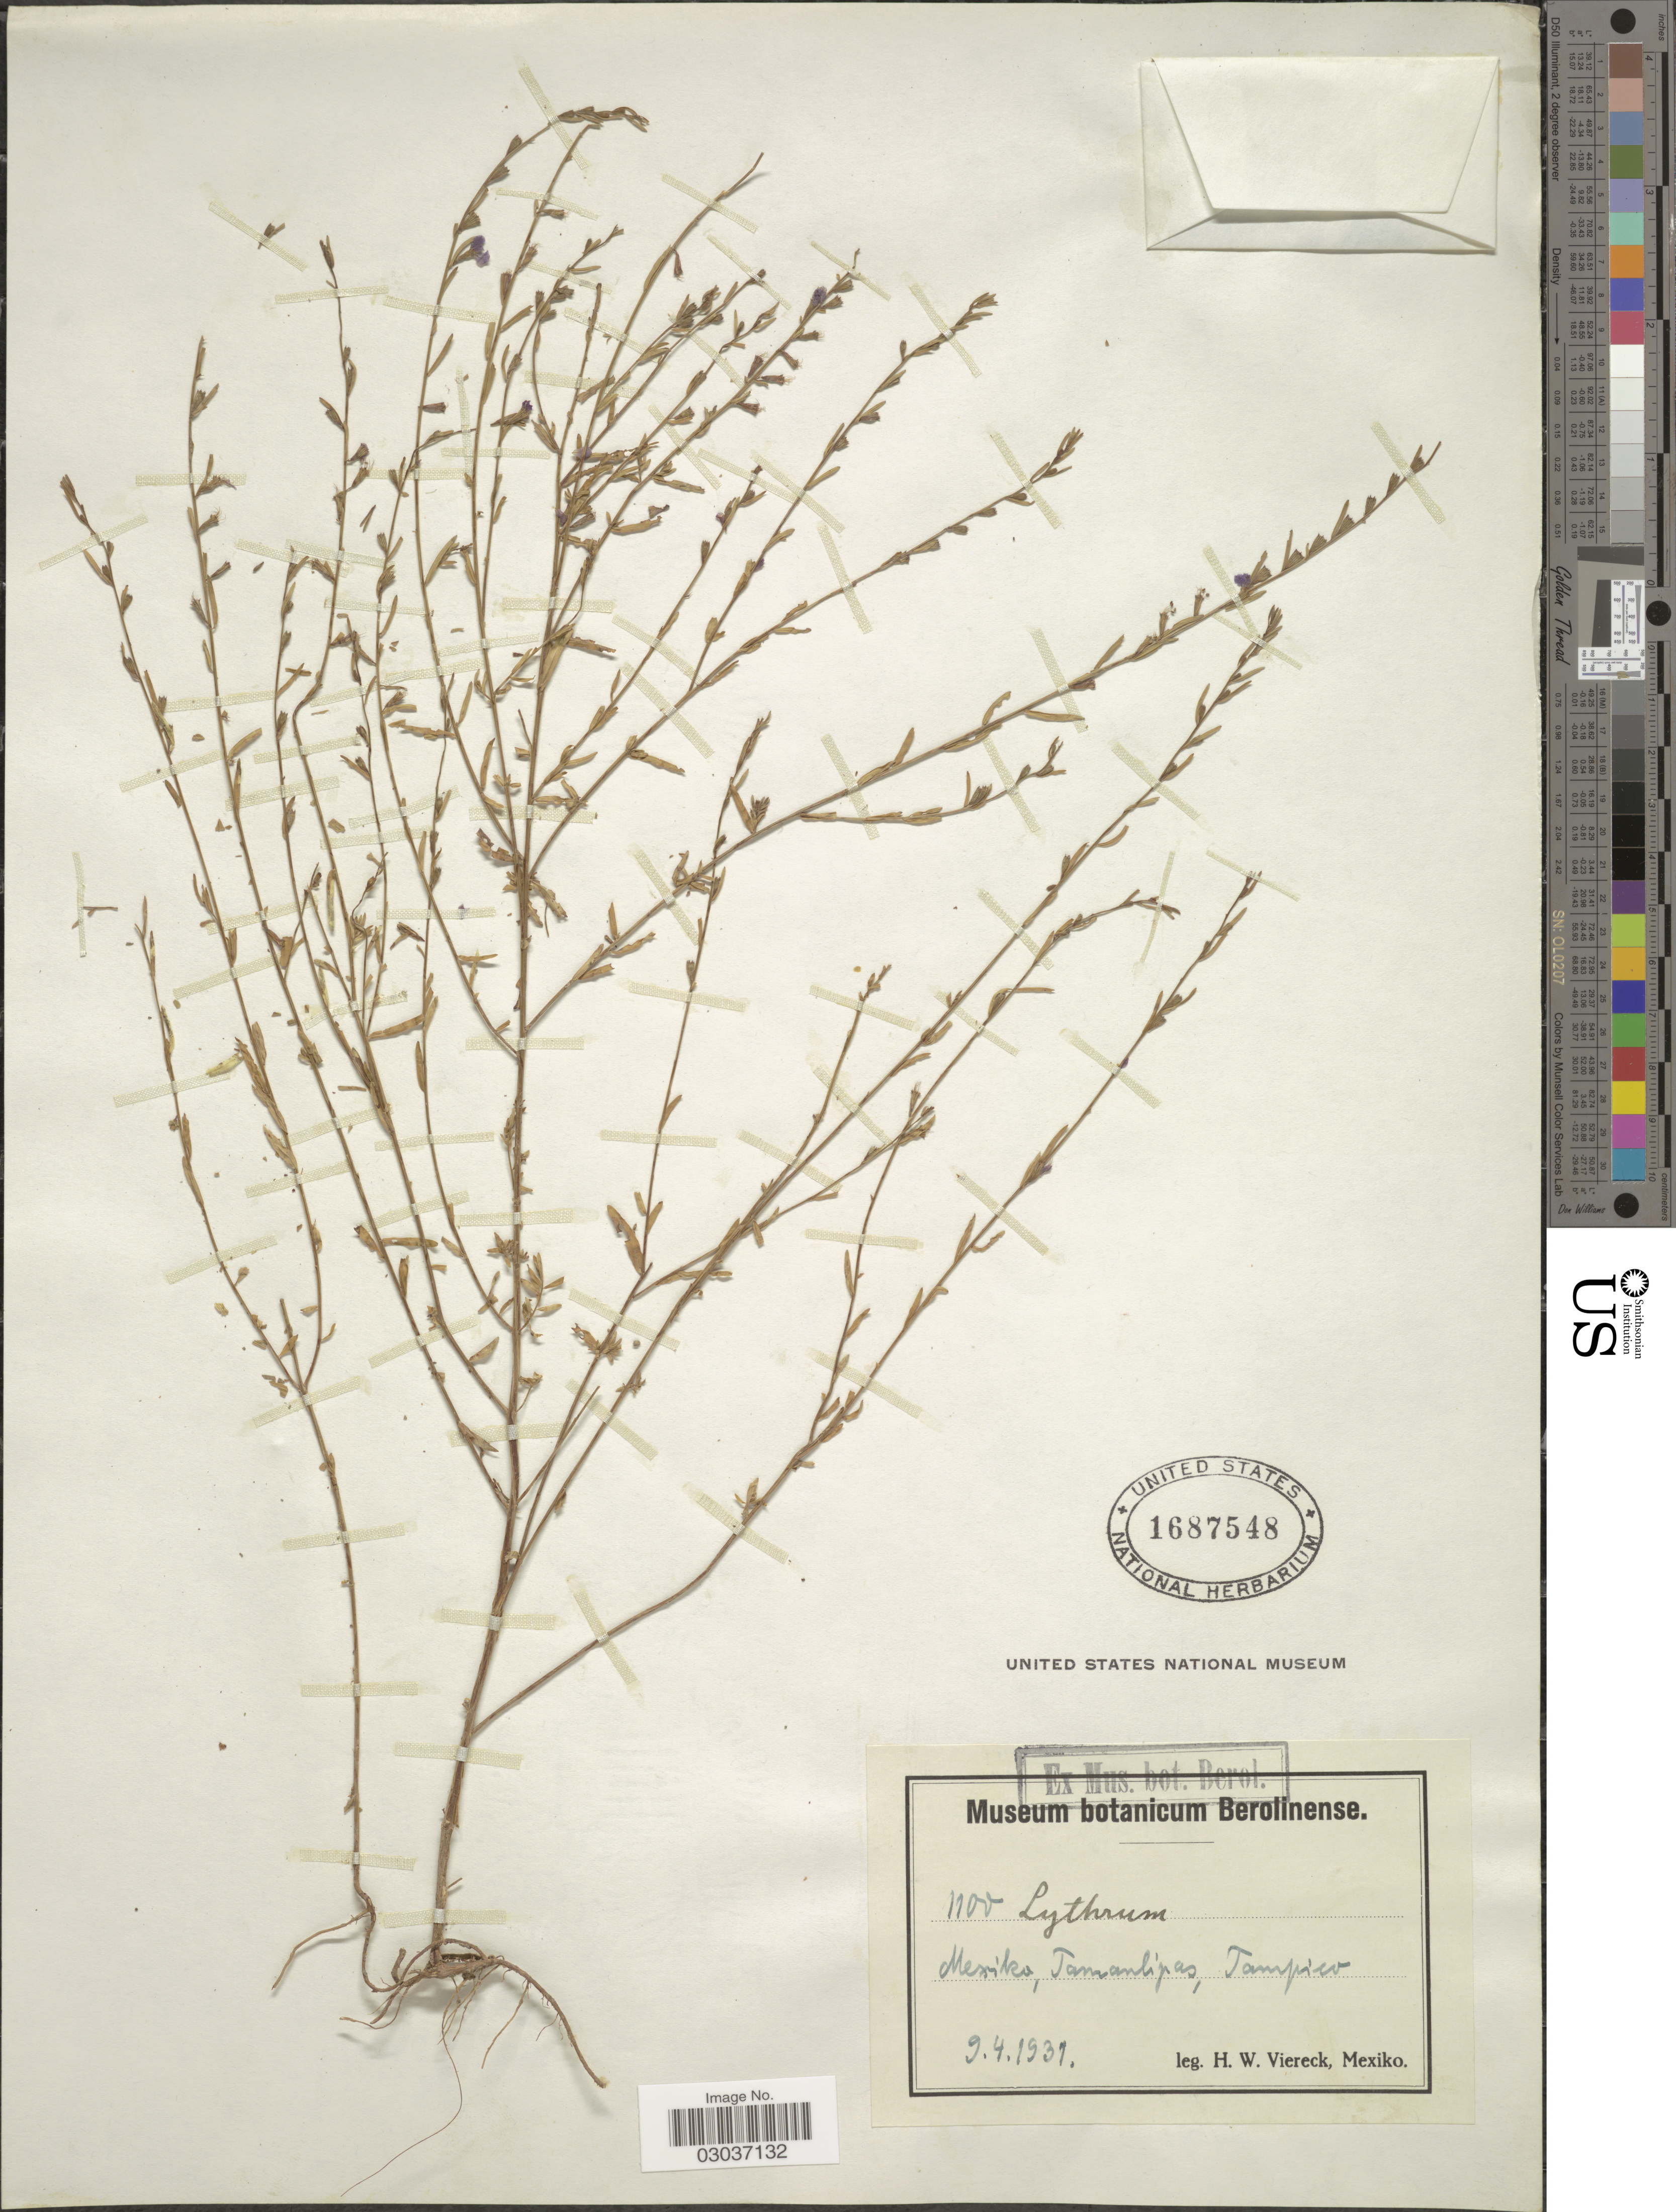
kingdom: Plantae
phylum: Tracheophyta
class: Magnoliopsida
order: Myrtales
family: Lythraceae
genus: Lythrum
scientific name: Lythrum californicum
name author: Torr. & A. Gray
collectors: H. W. Viereck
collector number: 1100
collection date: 1931-04-09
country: Mexico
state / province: Tamaulipas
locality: Tampico.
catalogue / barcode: US 1687548